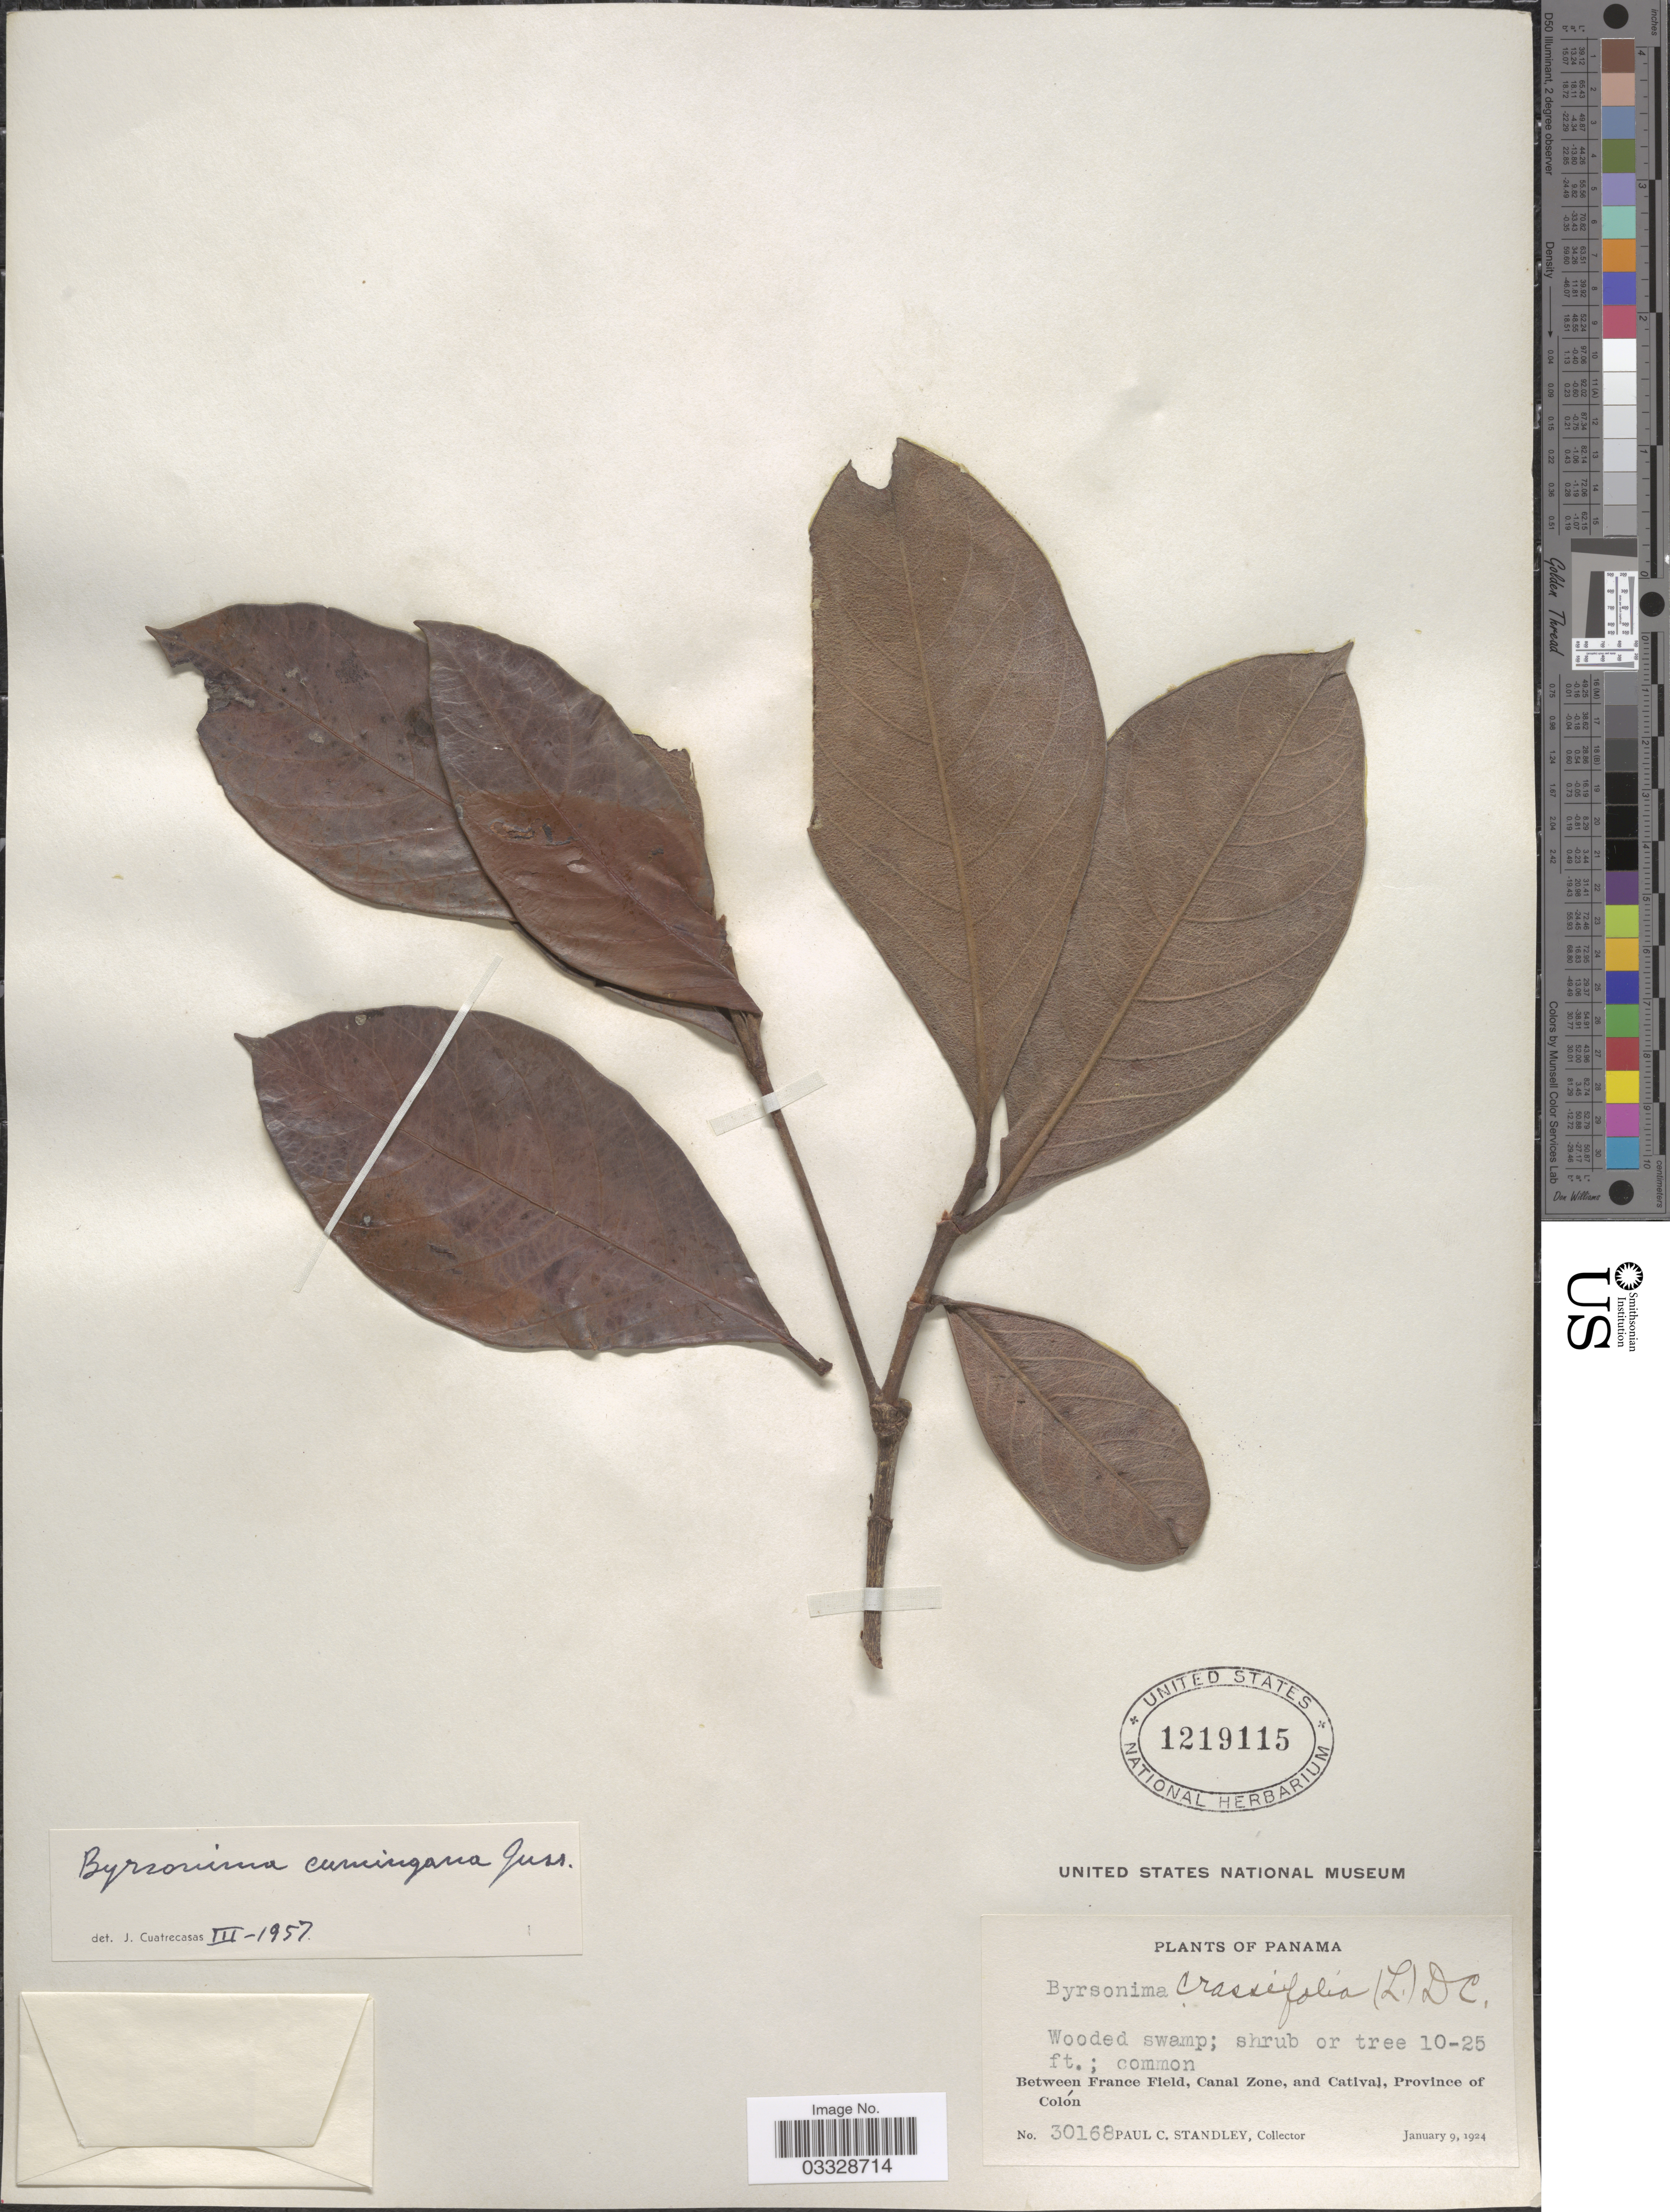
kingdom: Plantae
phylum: Tracheophyta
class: Magnoliopsida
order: Malpighiales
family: Malpighiaceae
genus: Byrsonima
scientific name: Byrsonima crassifolia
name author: (L.) Kunth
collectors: P. C. Standley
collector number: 30168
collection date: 1924-01-09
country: Panama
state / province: Colón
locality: Between France Field, Canal Zone, and Catival.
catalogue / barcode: US 1219115